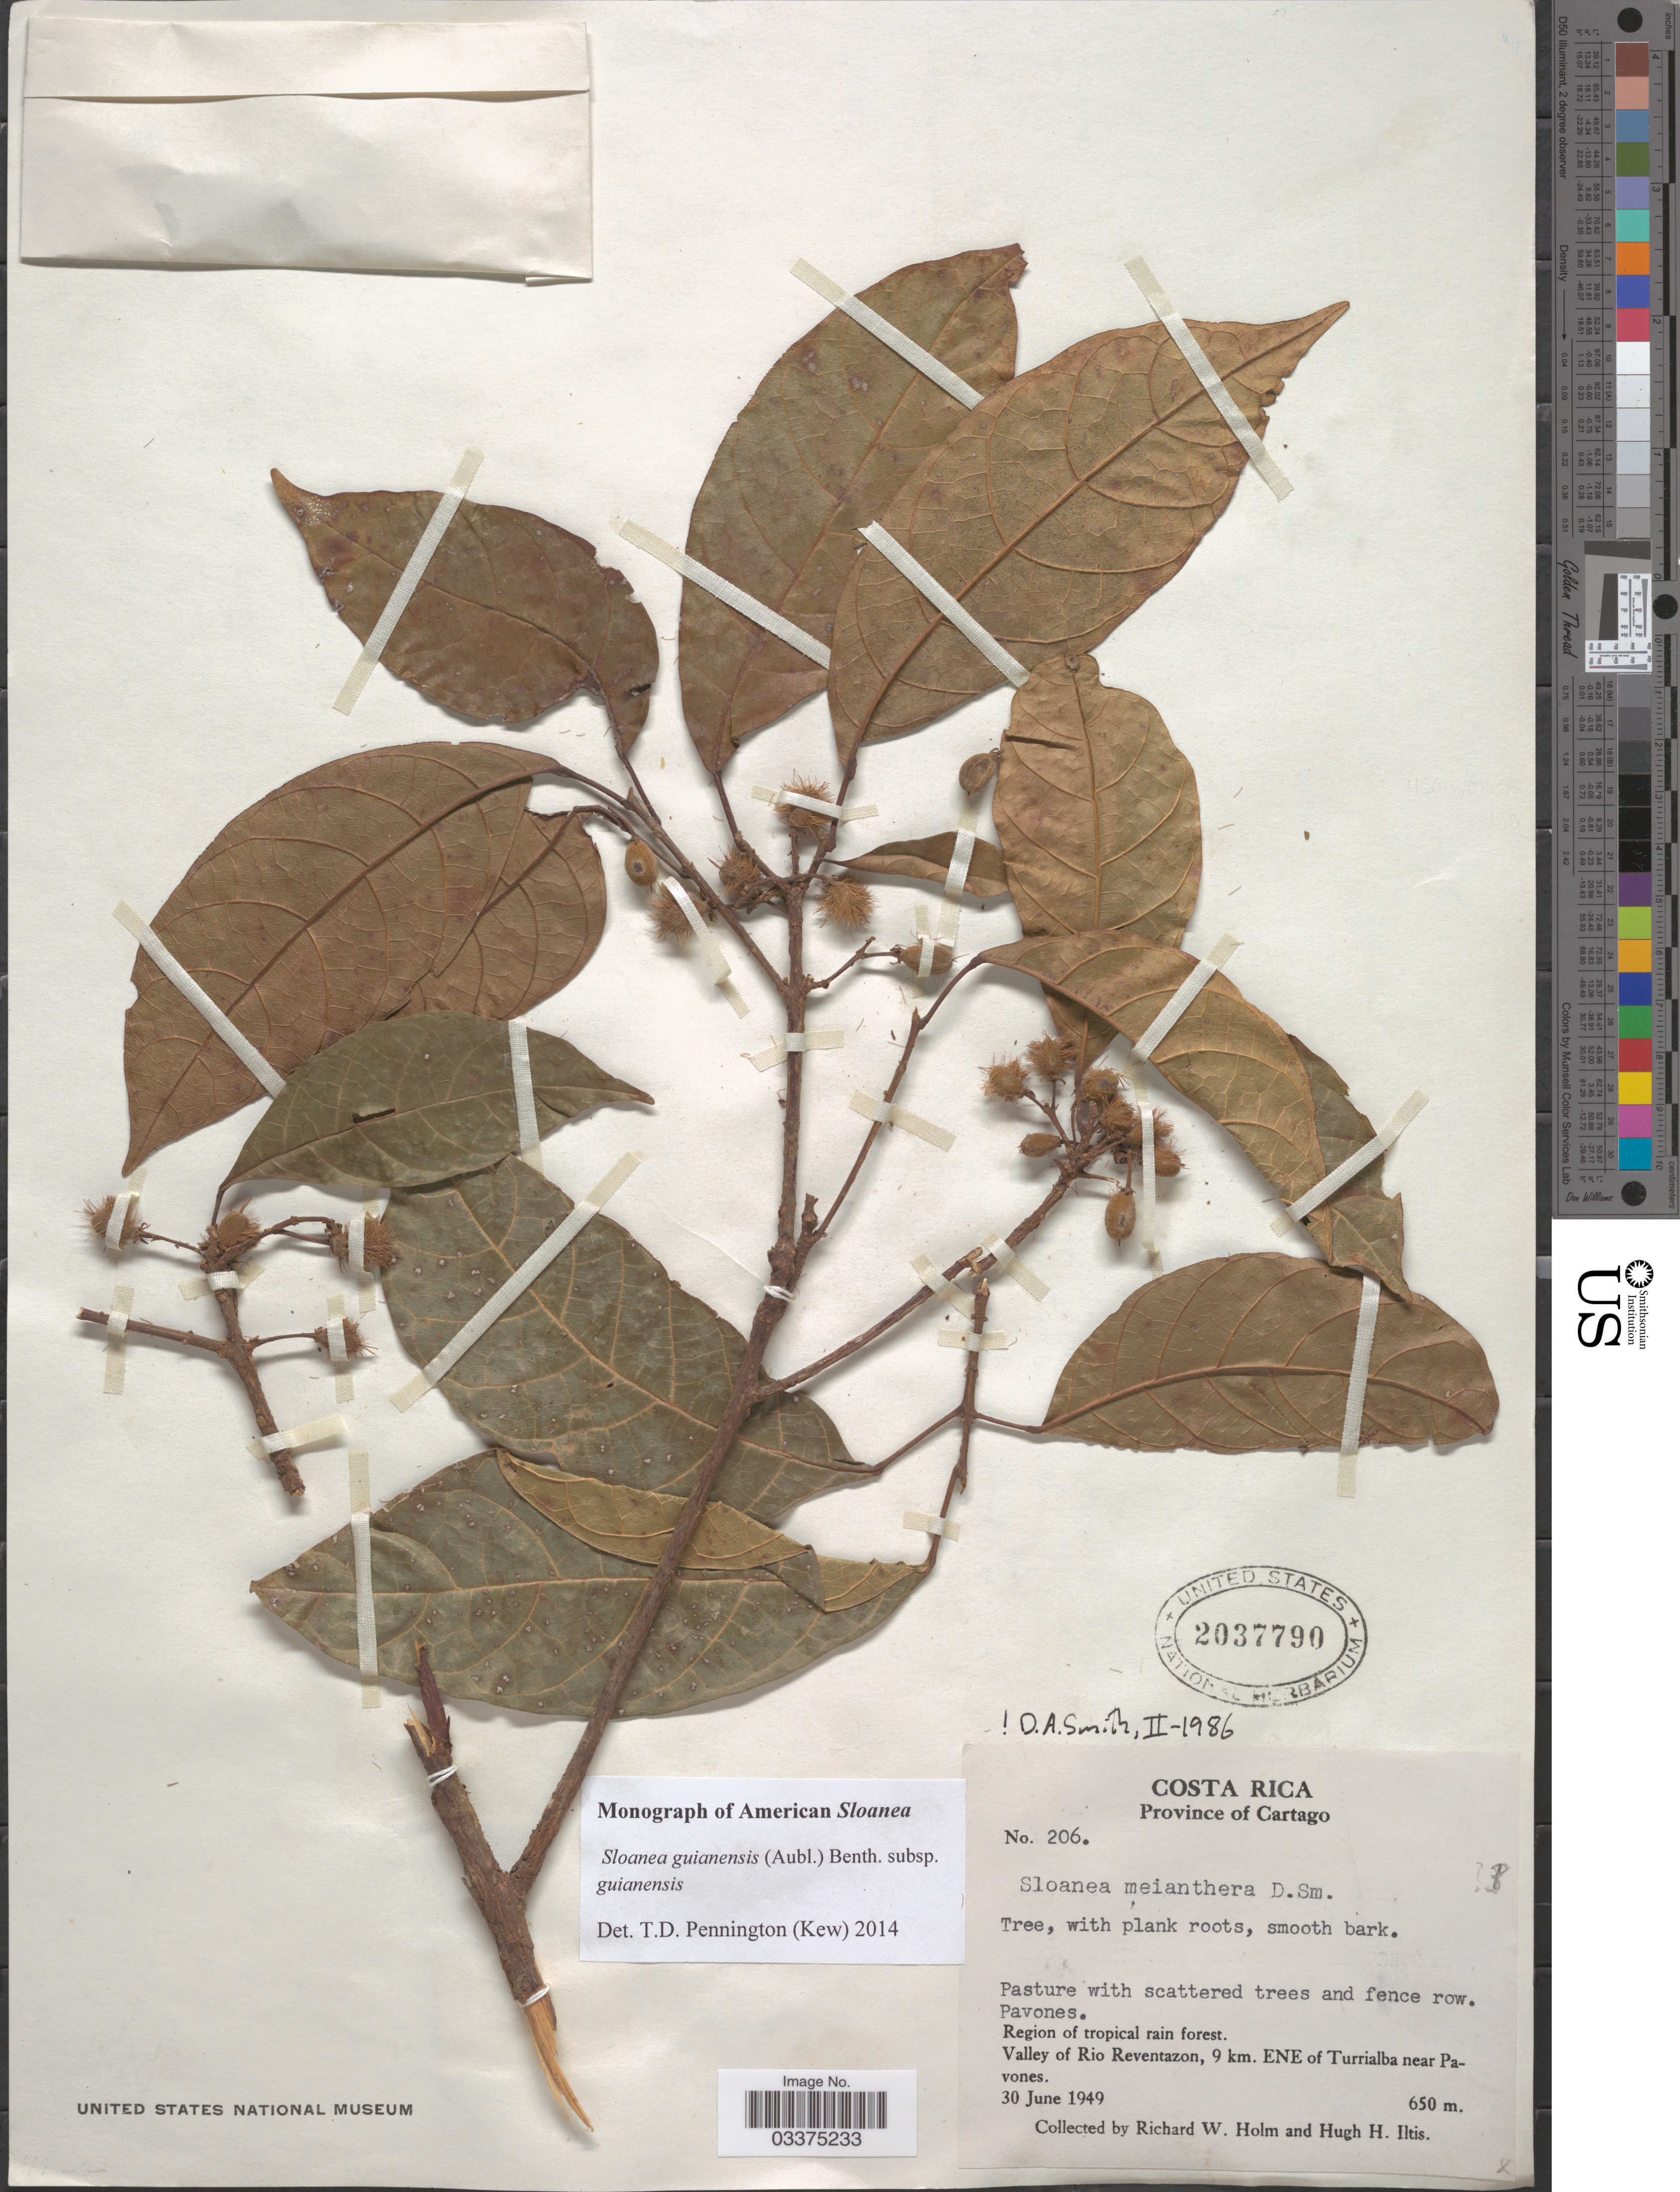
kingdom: Plantae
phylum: Tracheophyta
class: Magnoliopsida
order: Oxalidales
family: Elaeocarpaceae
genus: Sloanea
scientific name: Sloanea guianensis subsp. guianensis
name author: (Aubl.) Benth.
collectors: R. W. Holm & H. H. Iltis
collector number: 206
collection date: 1949-06-30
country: Costa Rica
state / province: Cartago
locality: Valley of Rio Reventazon, 9 km. ENE of Turrialba near Pavones.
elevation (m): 650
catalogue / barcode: US 2037790